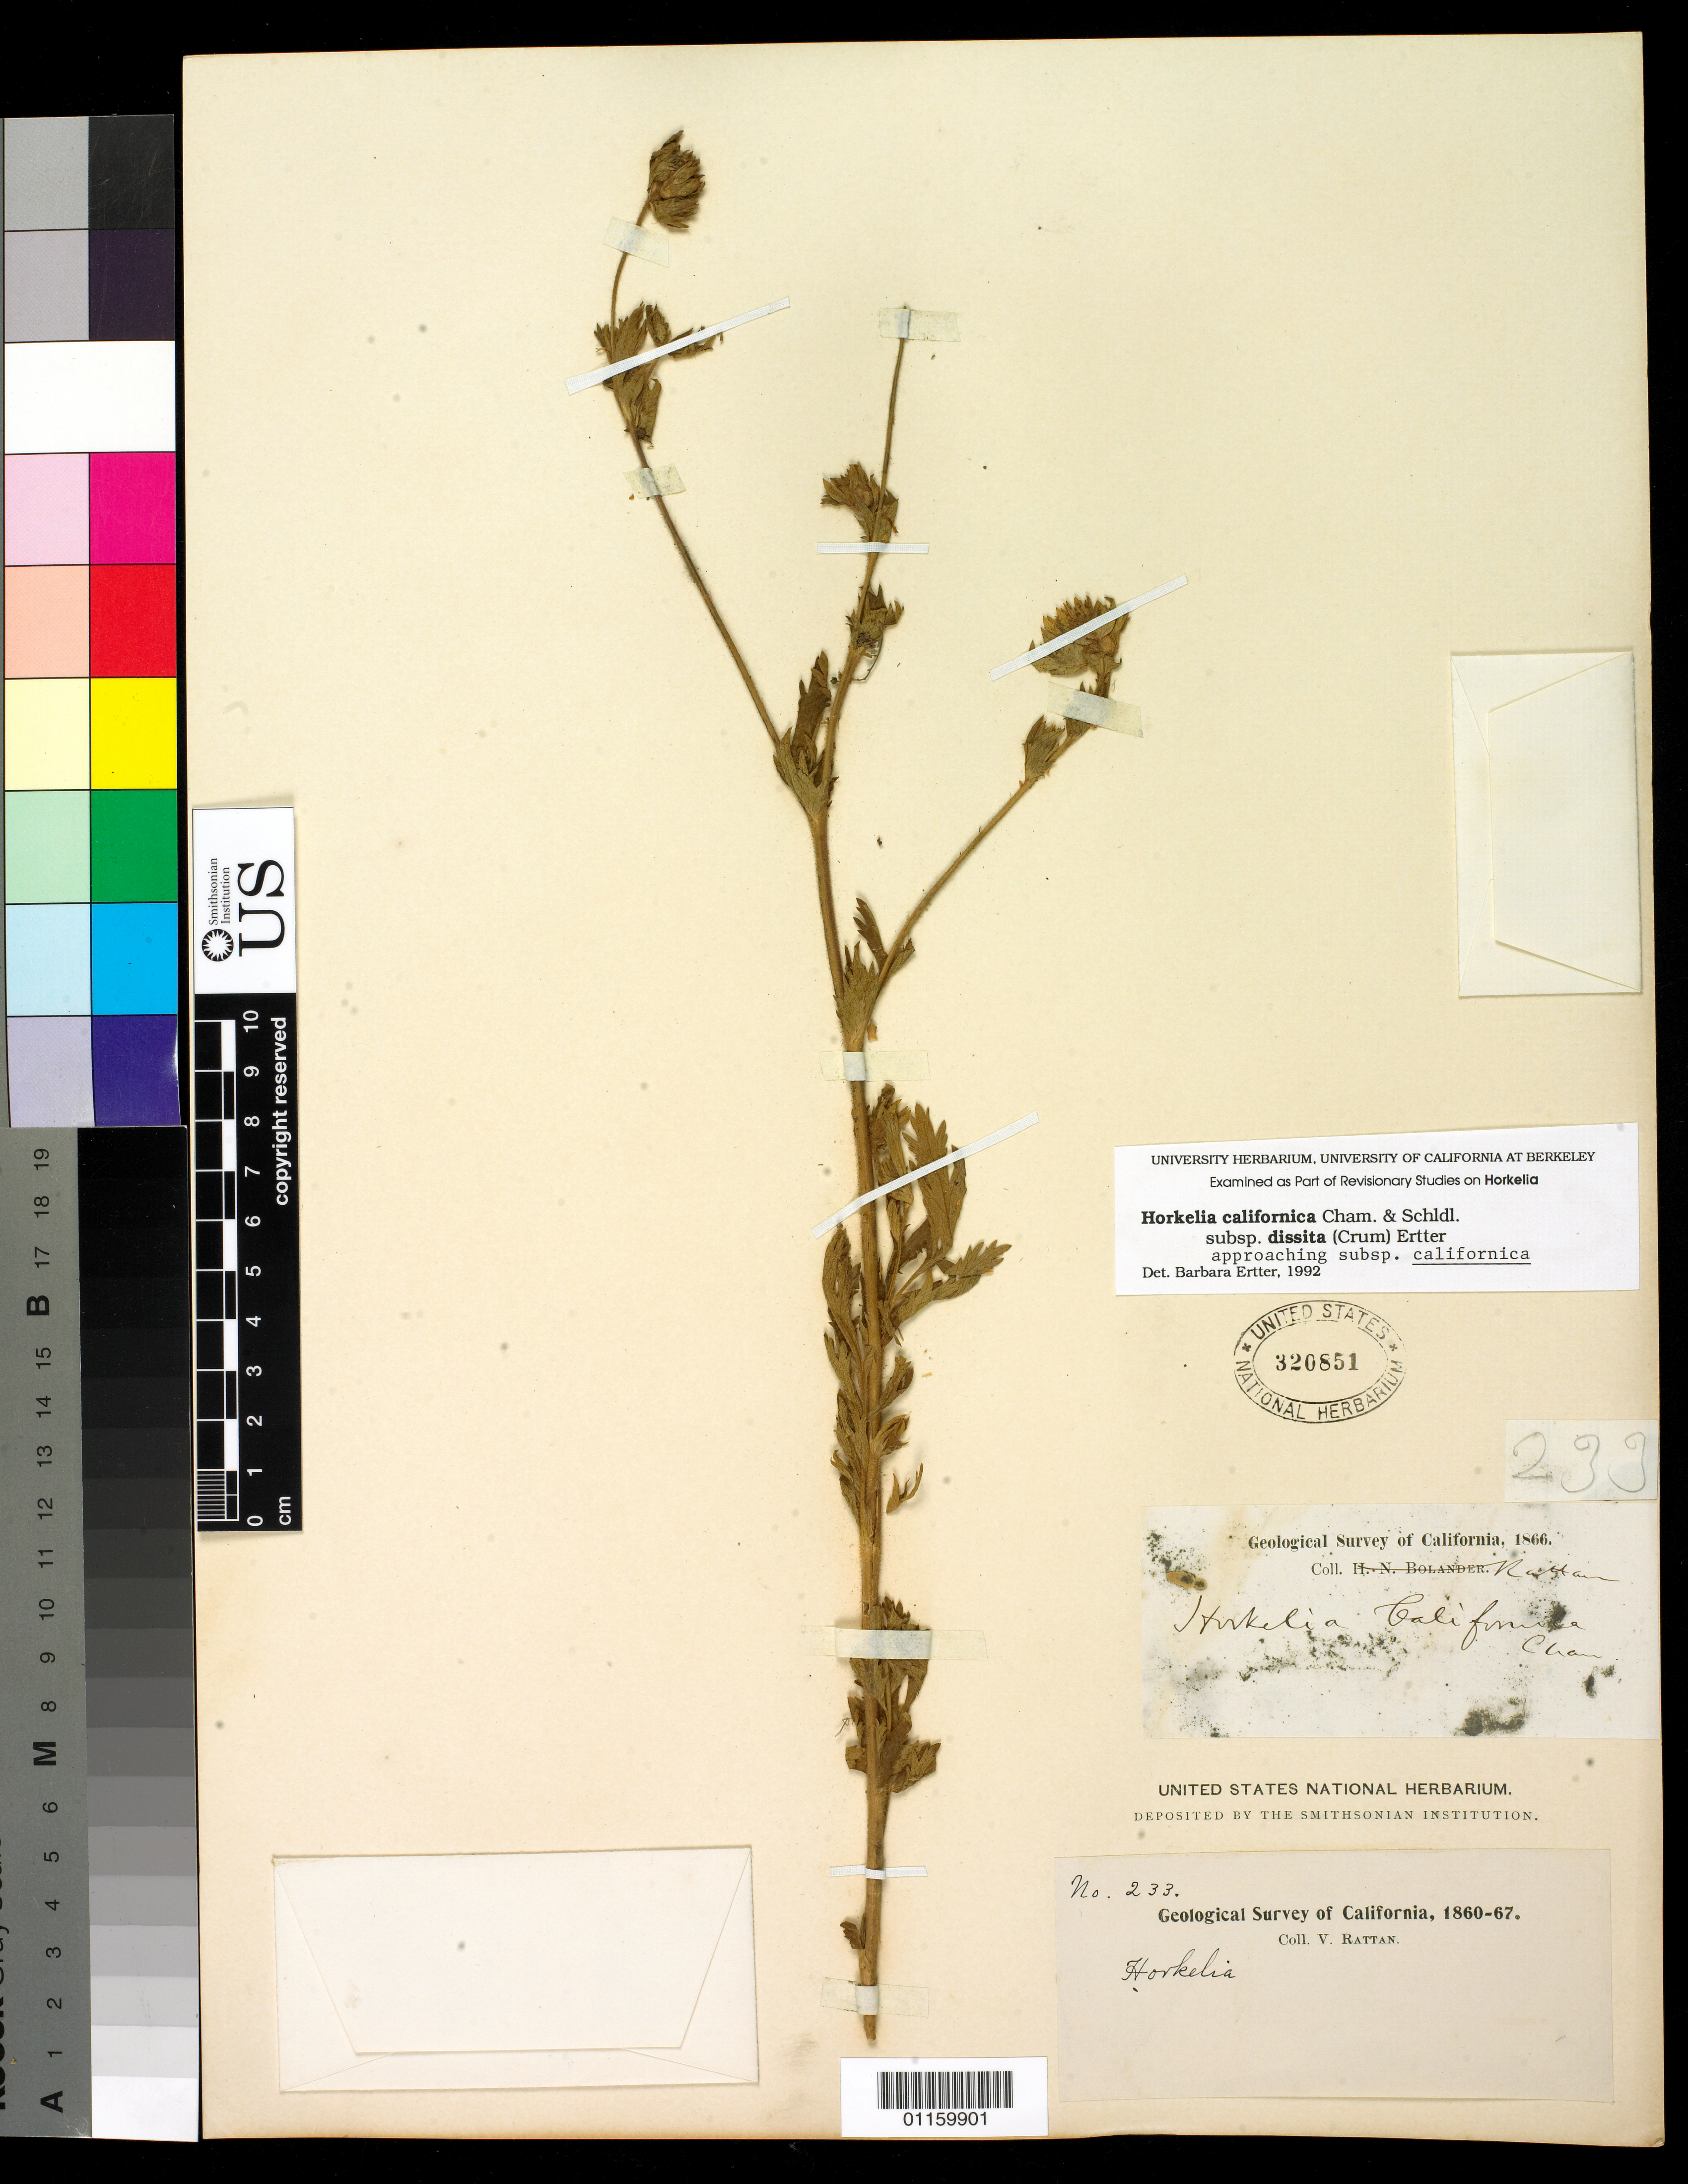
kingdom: Plantae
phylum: Tracheophyta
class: Magnoliopsida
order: Rosales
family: Rosaceae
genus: Potentilla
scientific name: Potentilla californica var. elata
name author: Greene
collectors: V. Rattan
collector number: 233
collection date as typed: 1860 to -- --- 1867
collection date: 1860/1867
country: United States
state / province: California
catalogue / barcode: US 320851